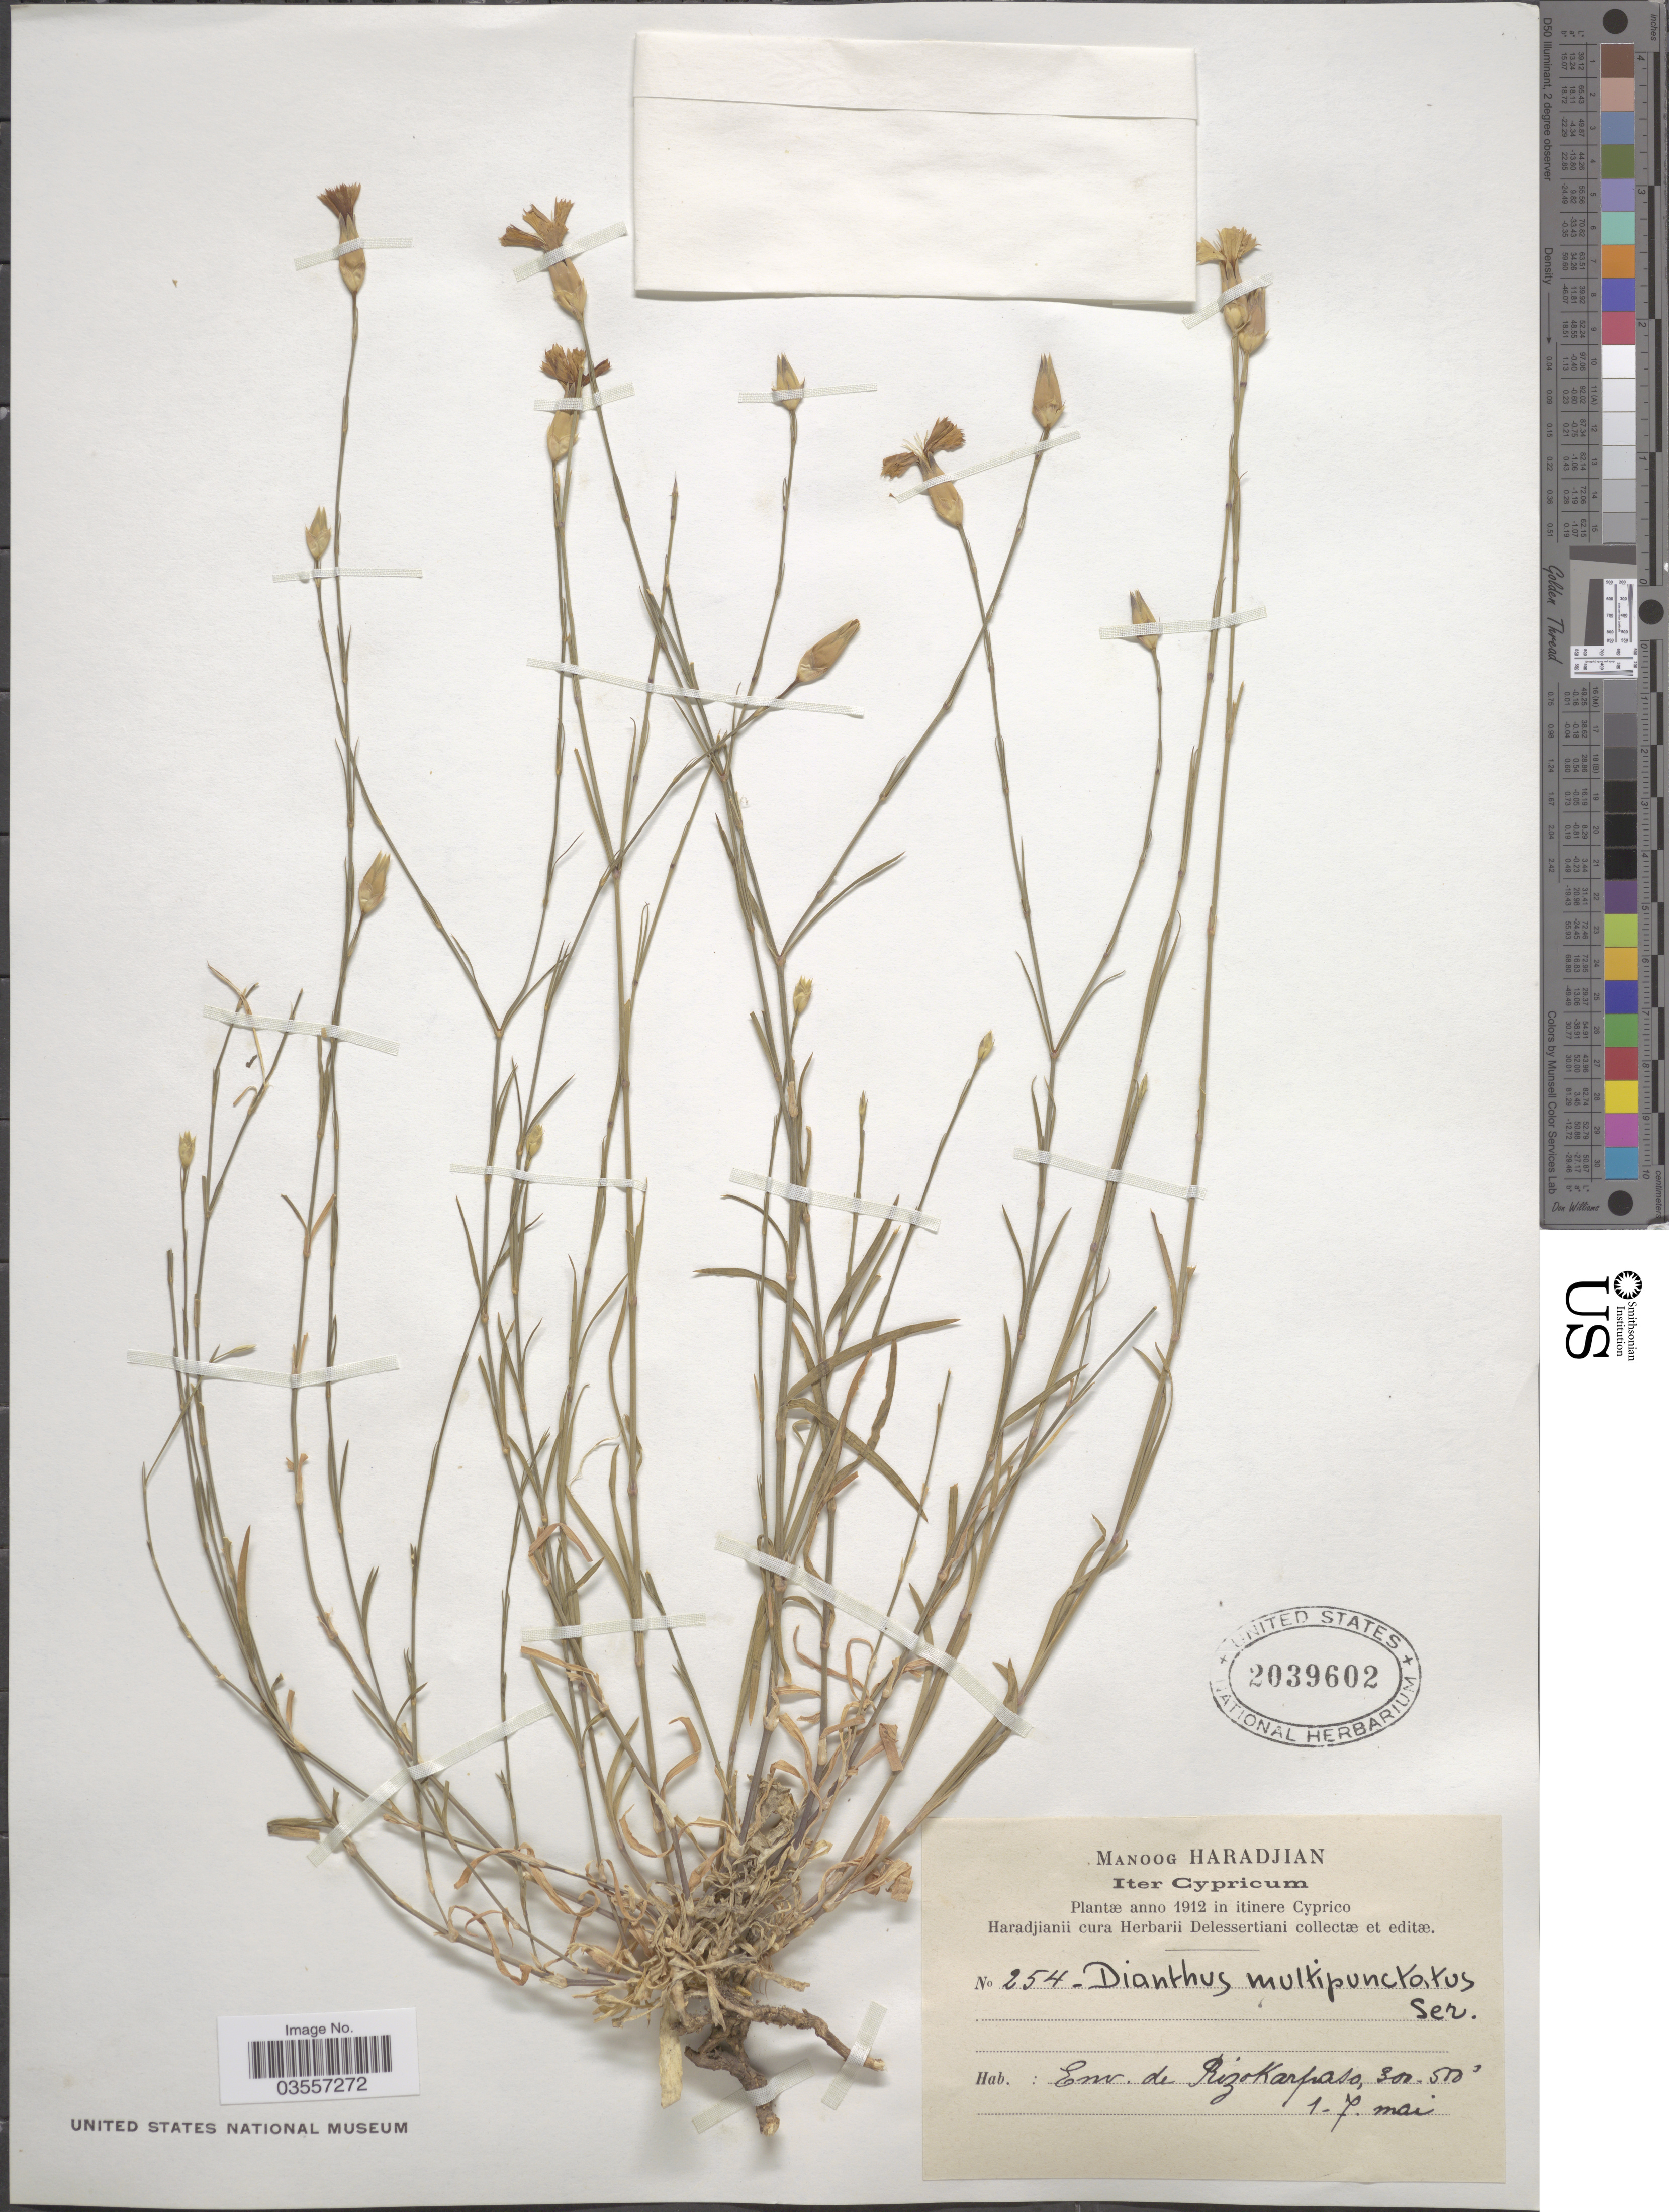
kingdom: Plantae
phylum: Tracheophyta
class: Magnoliopsida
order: Caryophyllales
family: Caryophyllaceae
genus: Dianthus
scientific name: Dianthus multipunctatus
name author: Ser.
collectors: M. Haradjian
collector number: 254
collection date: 1912-05-01/1912-05-07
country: Cyprus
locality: Cypricum. Env. de Rizokarpaso.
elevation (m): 91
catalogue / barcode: US 2039602